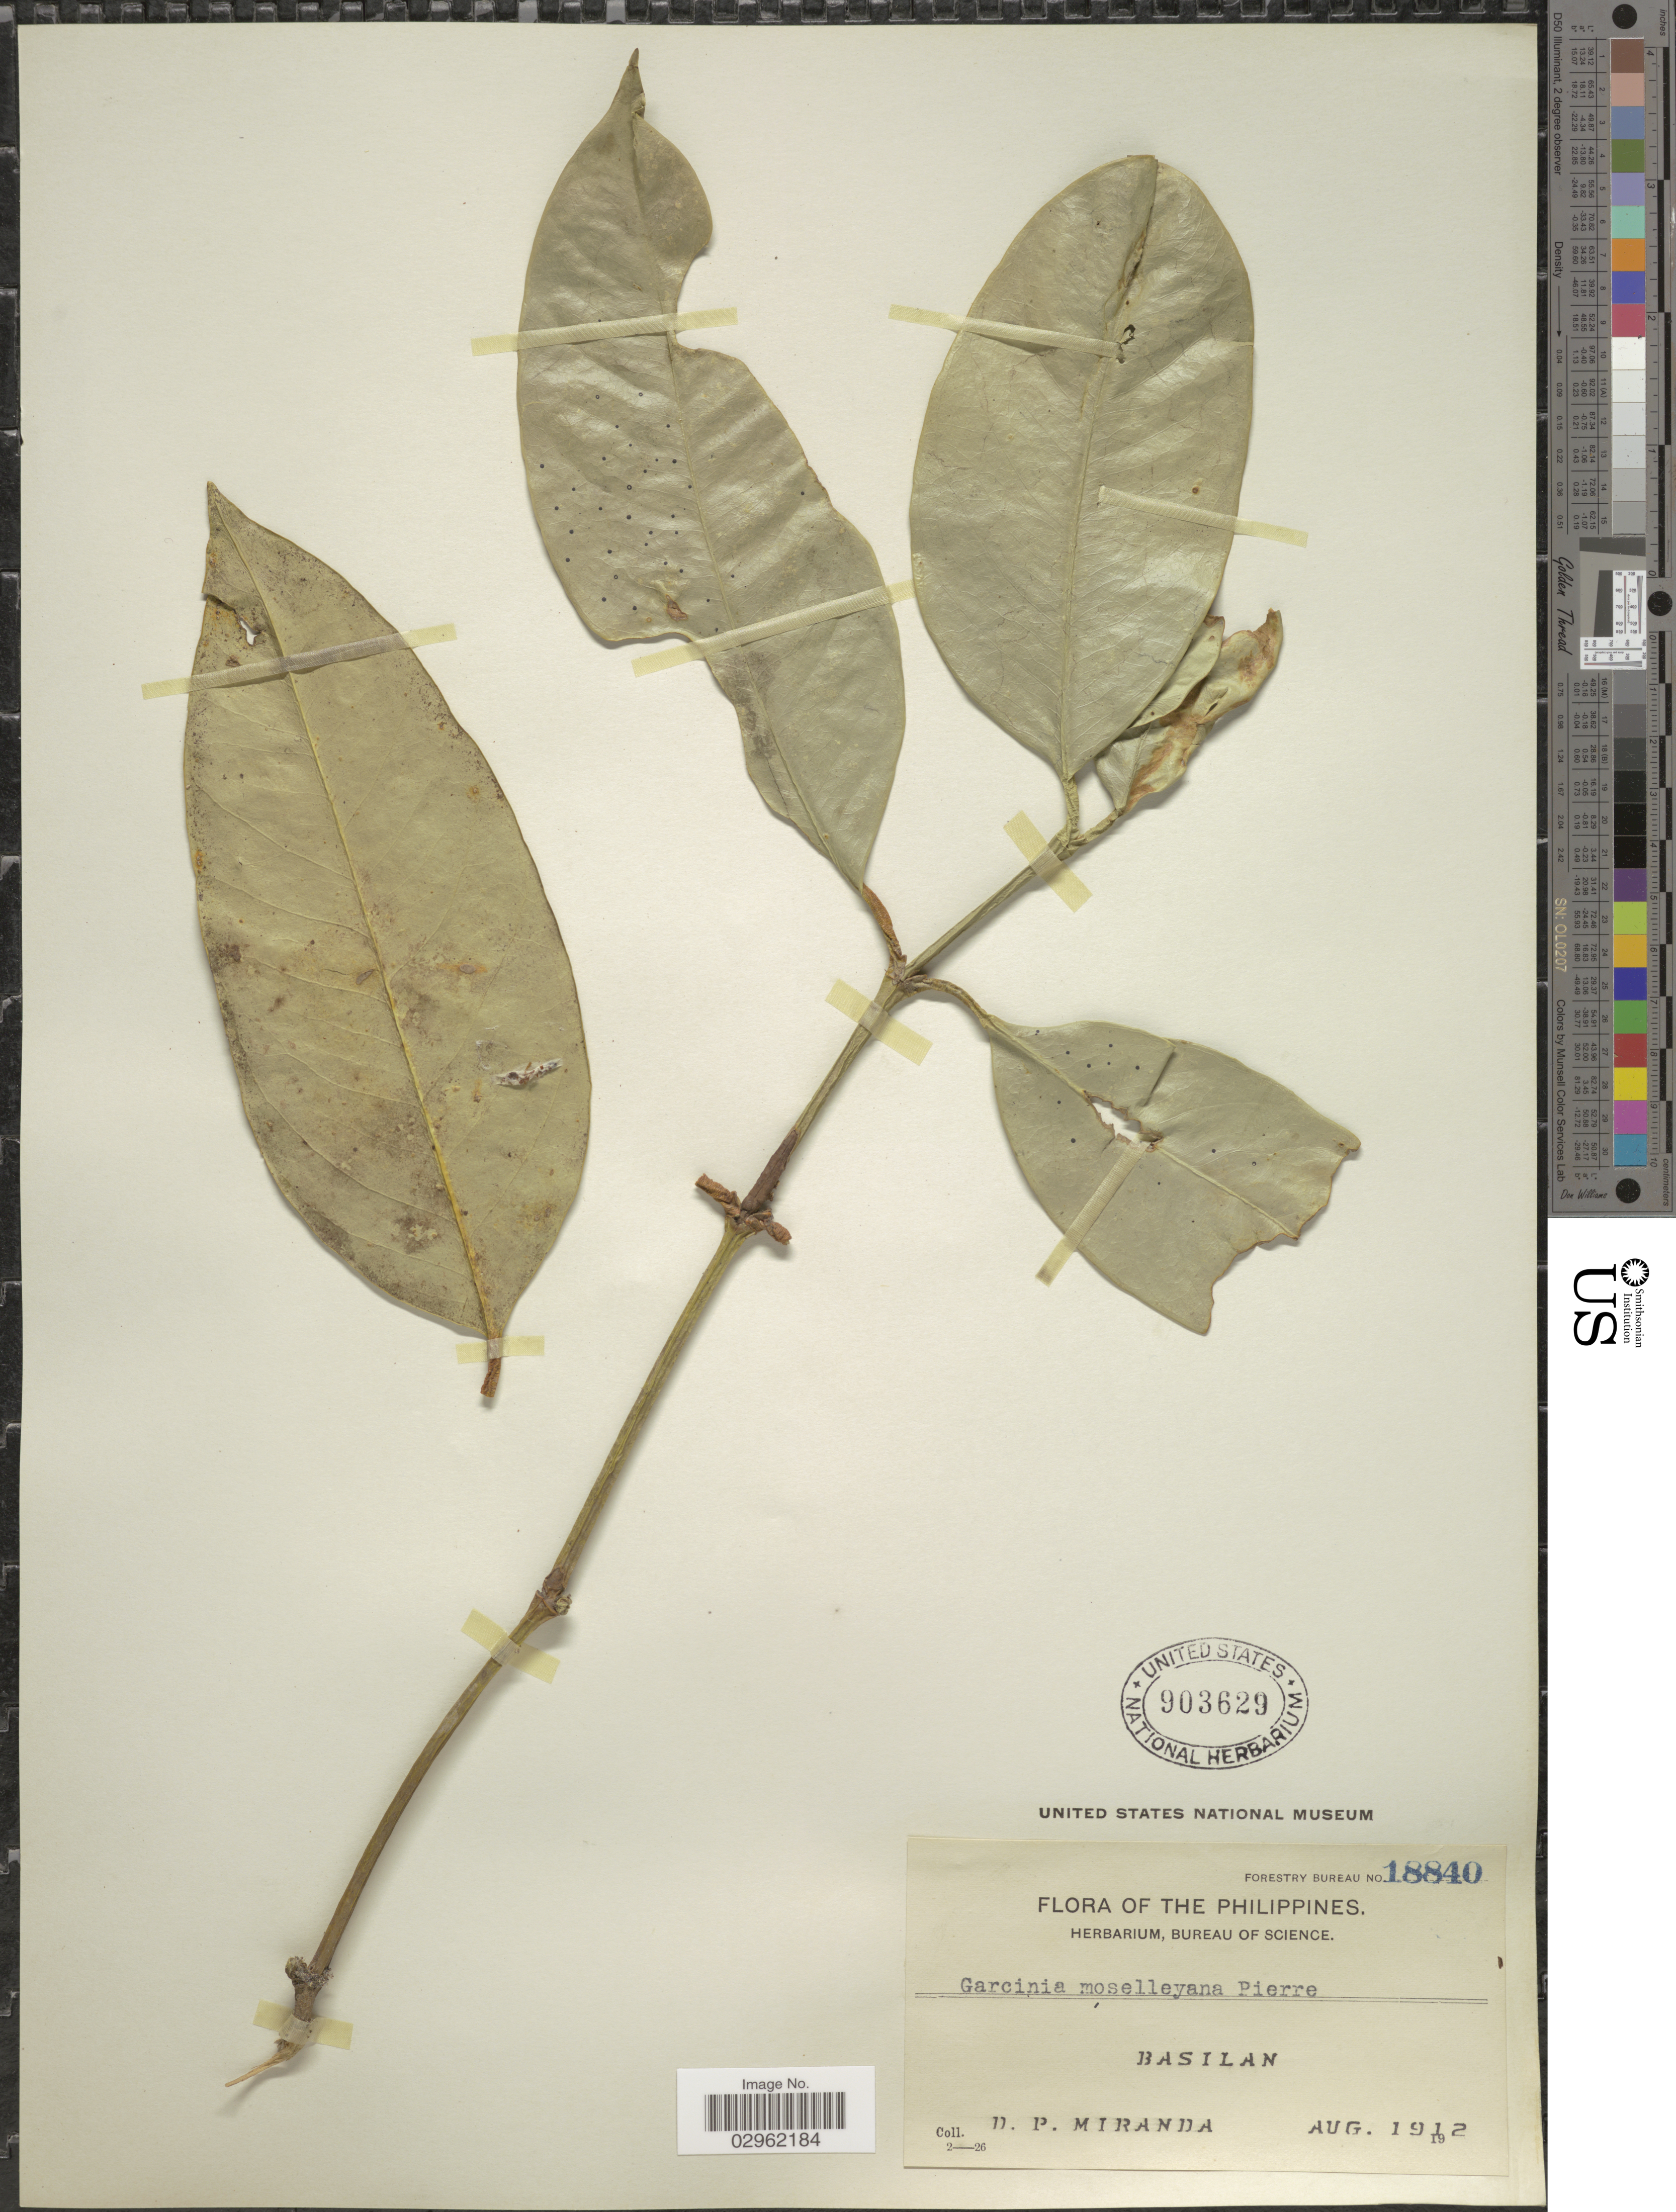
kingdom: Plantae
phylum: Tracheophyta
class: Magnoliopsida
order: Malpighiales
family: Clusiaceae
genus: Garcinia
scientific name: Garcinia moseleyana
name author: Pierre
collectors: D. P. Miranda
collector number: Forestry Bureau 18840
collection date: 1912-08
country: Philippines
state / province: Muslim Mindanao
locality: Basilan.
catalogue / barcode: US 903629